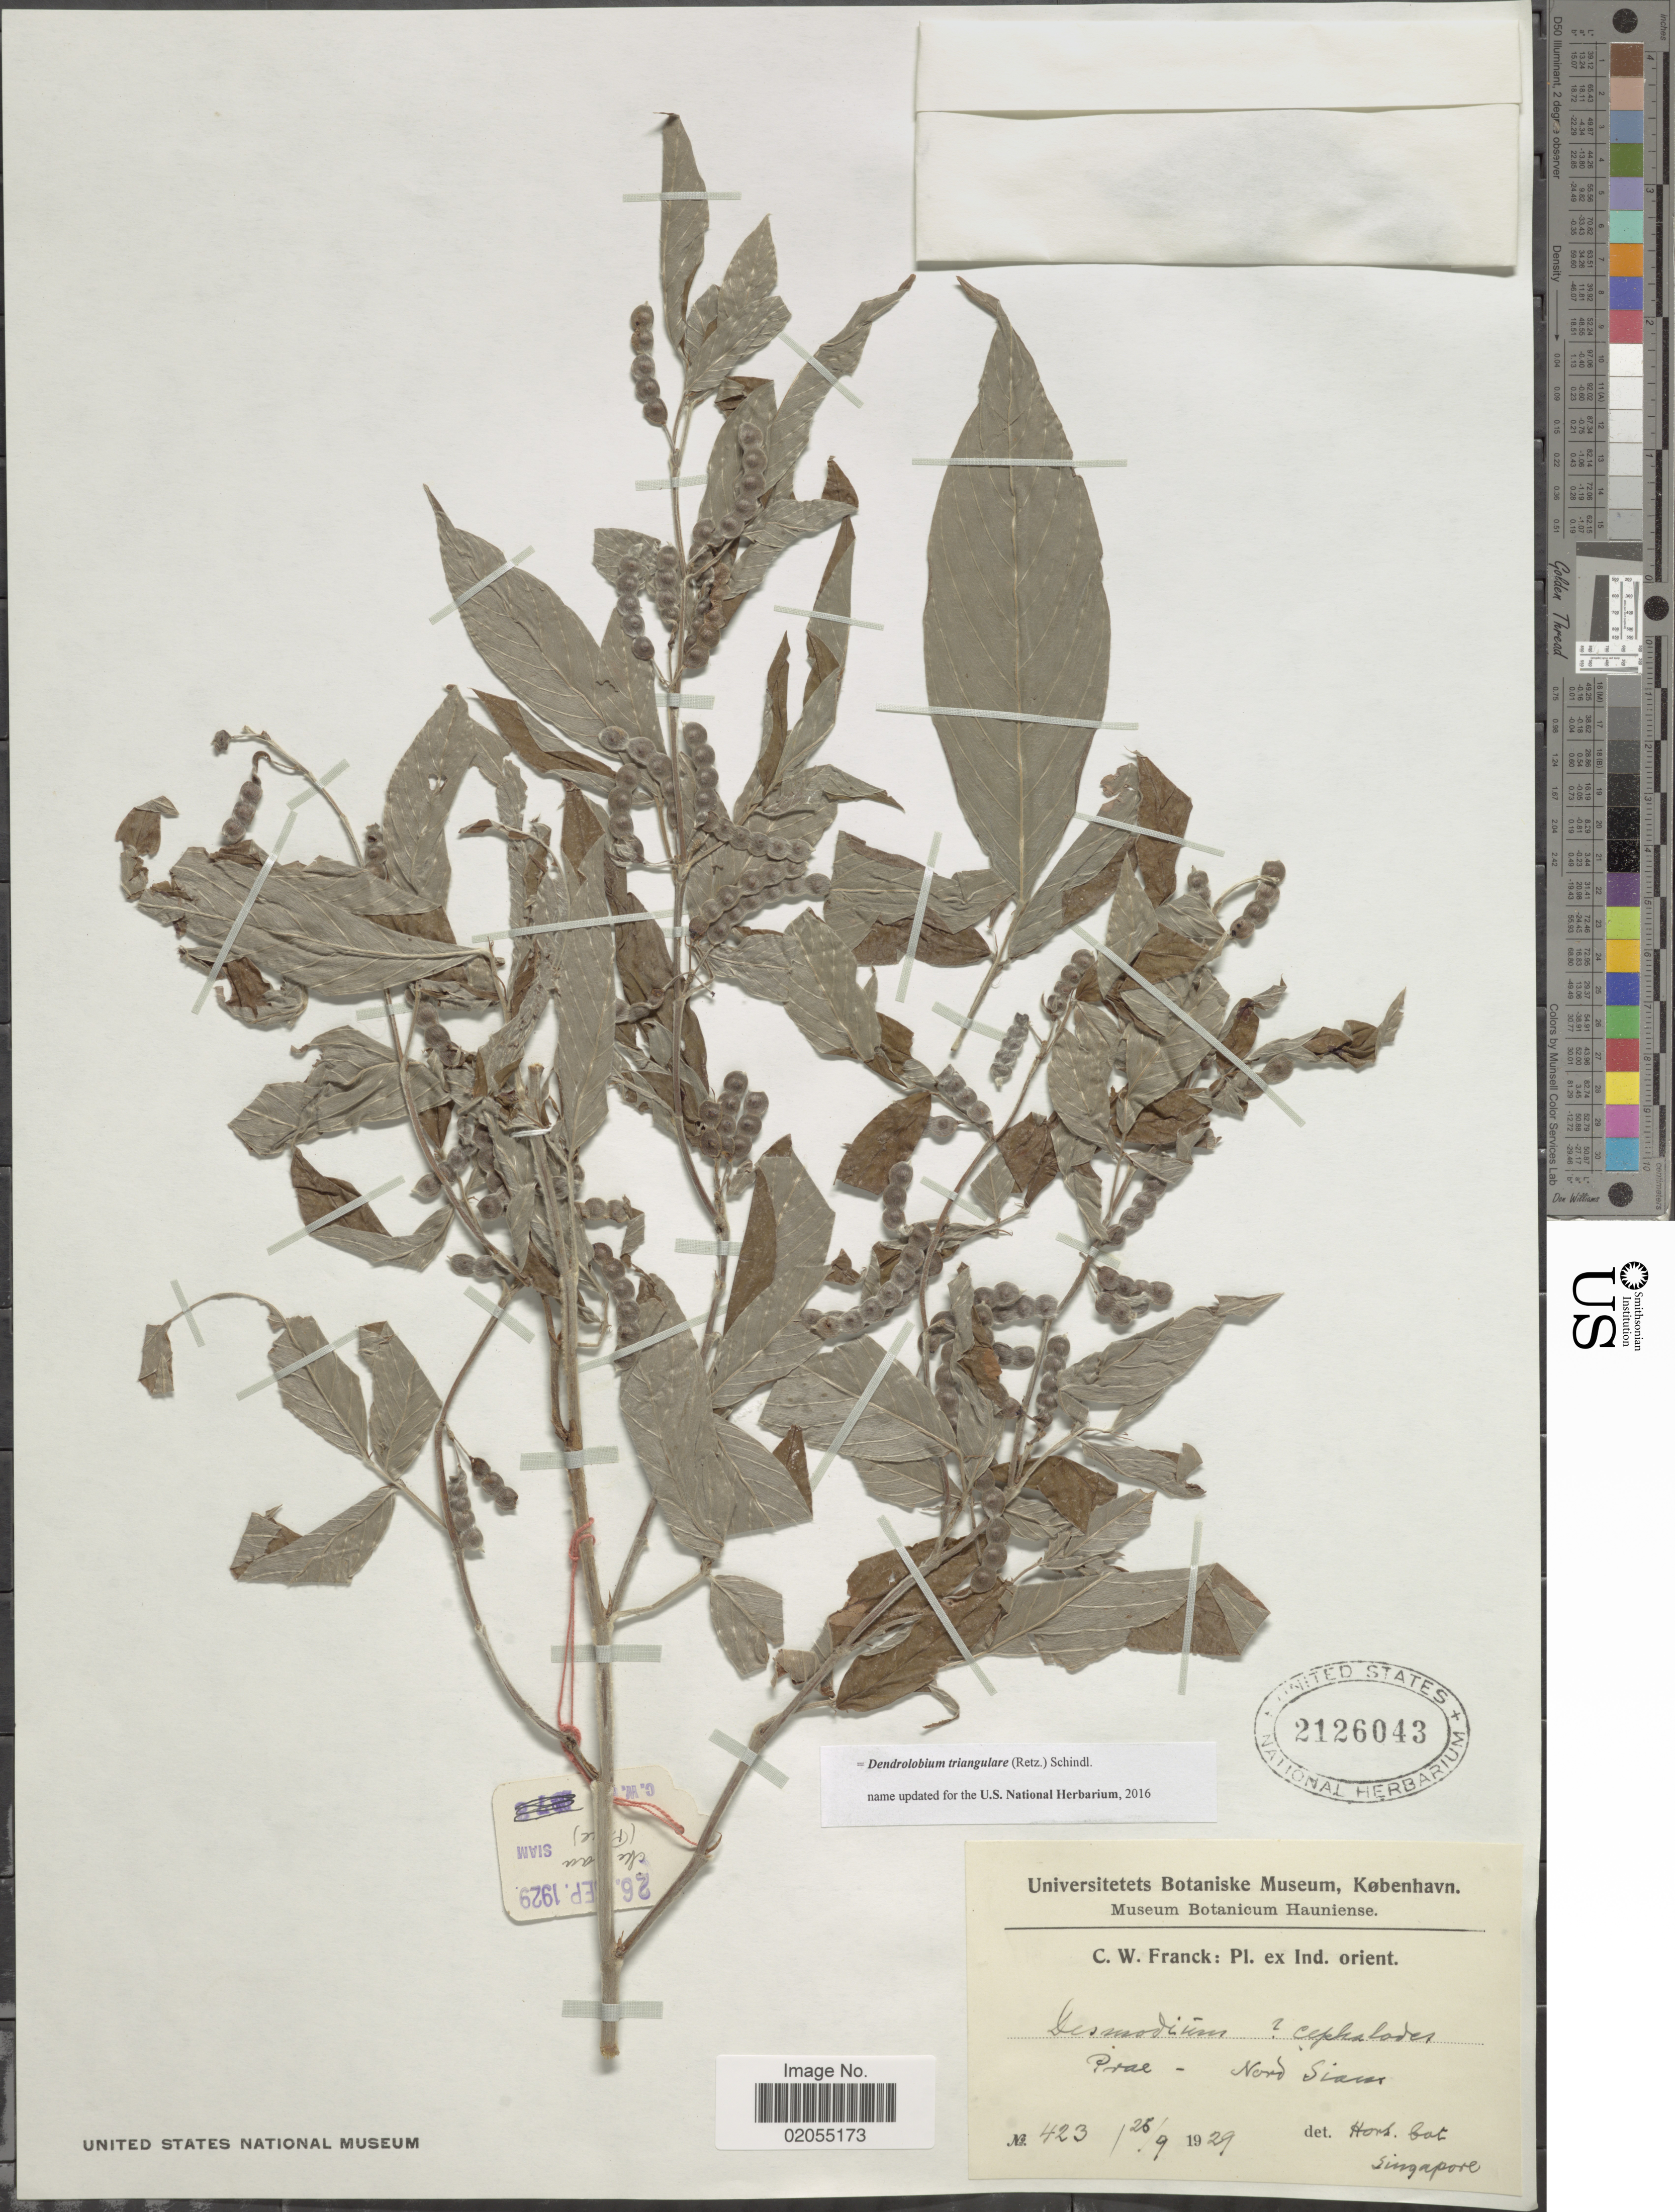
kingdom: Plantae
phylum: Tracheophyta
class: Magnoliopsida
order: Fabales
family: Fabaceae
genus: Dendrolobium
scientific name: Dendrolobium triangulare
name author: (Retz.) Schindl.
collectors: C. Franck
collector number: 423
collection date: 1929-09-25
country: Thailand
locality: Prae - Nord Siam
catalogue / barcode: US 2126043